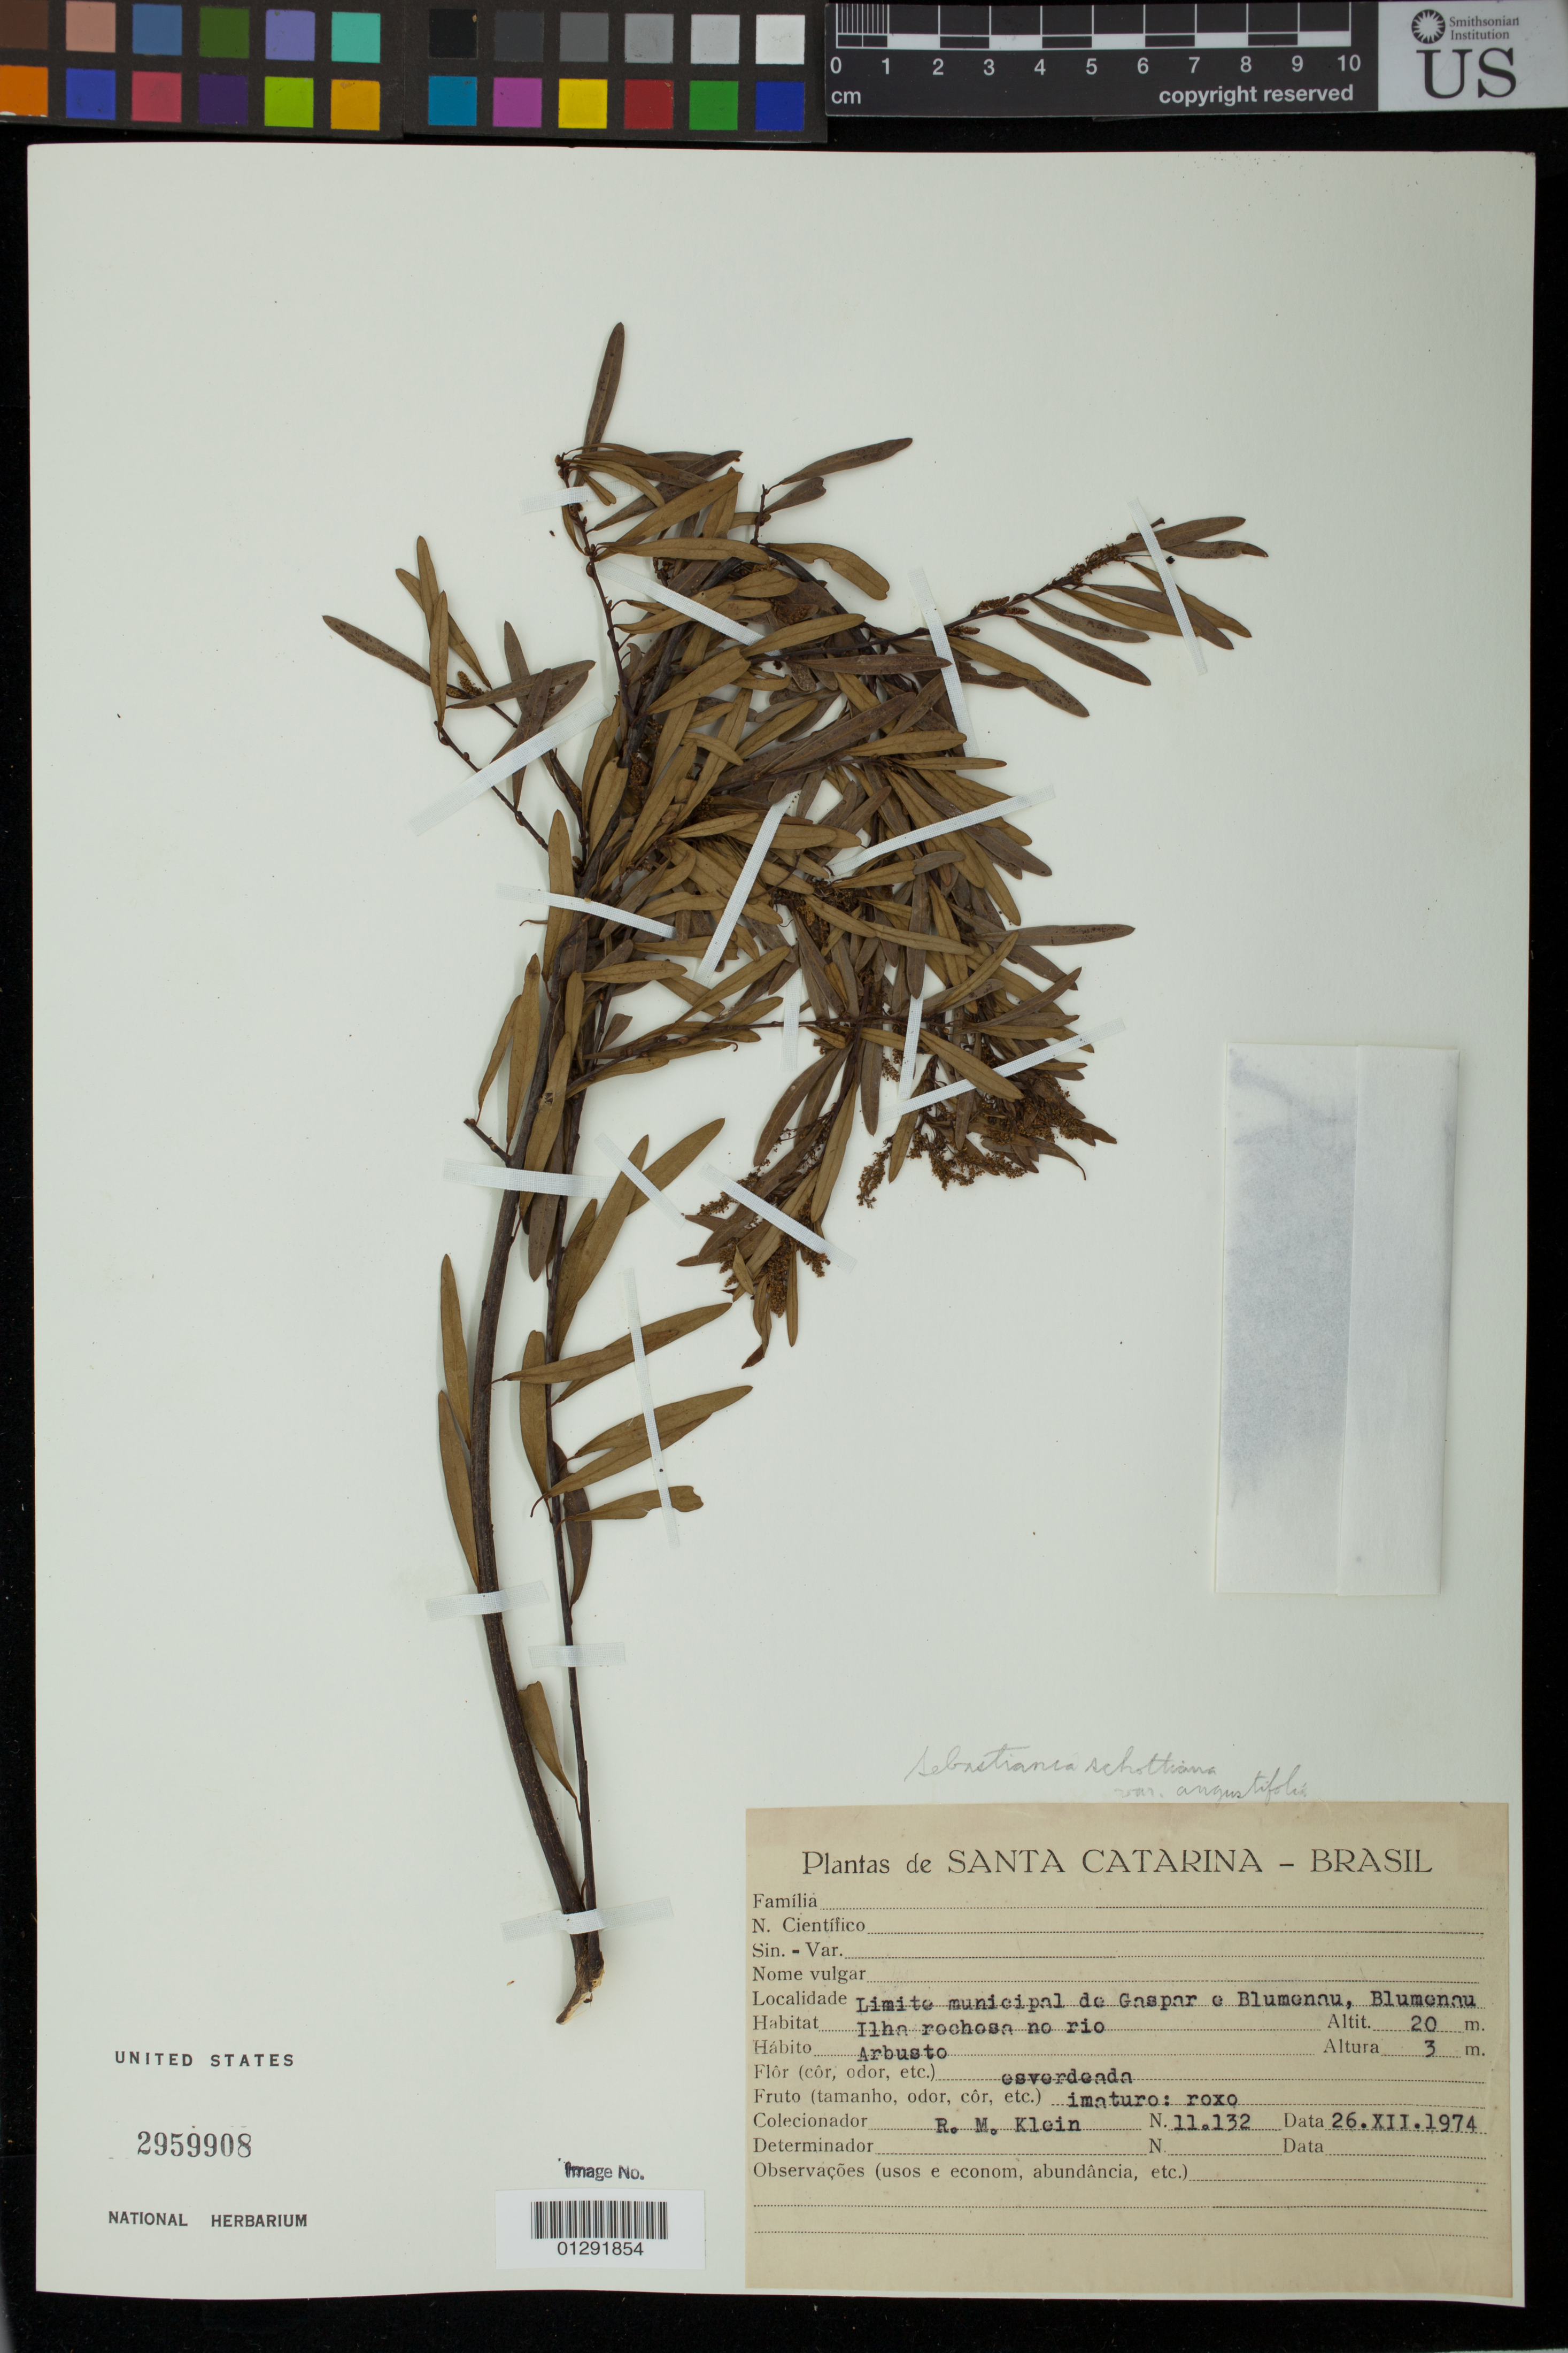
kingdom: Plantae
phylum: Tracheophyta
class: Magnoliopsida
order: Malpighiales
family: Euphorbiaceae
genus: Sebastiania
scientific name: Sebastiania schottiana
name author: (Müll. Arg.) Müll. Arg.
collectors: R. M. Klein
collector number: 11132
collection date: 1974-12-26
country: Brazil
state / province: Santa Catarina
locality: Limito municipal de Gaspar e Blumenau, Blumenau. Ilha rochossa no rio.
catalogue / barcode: US 2959908